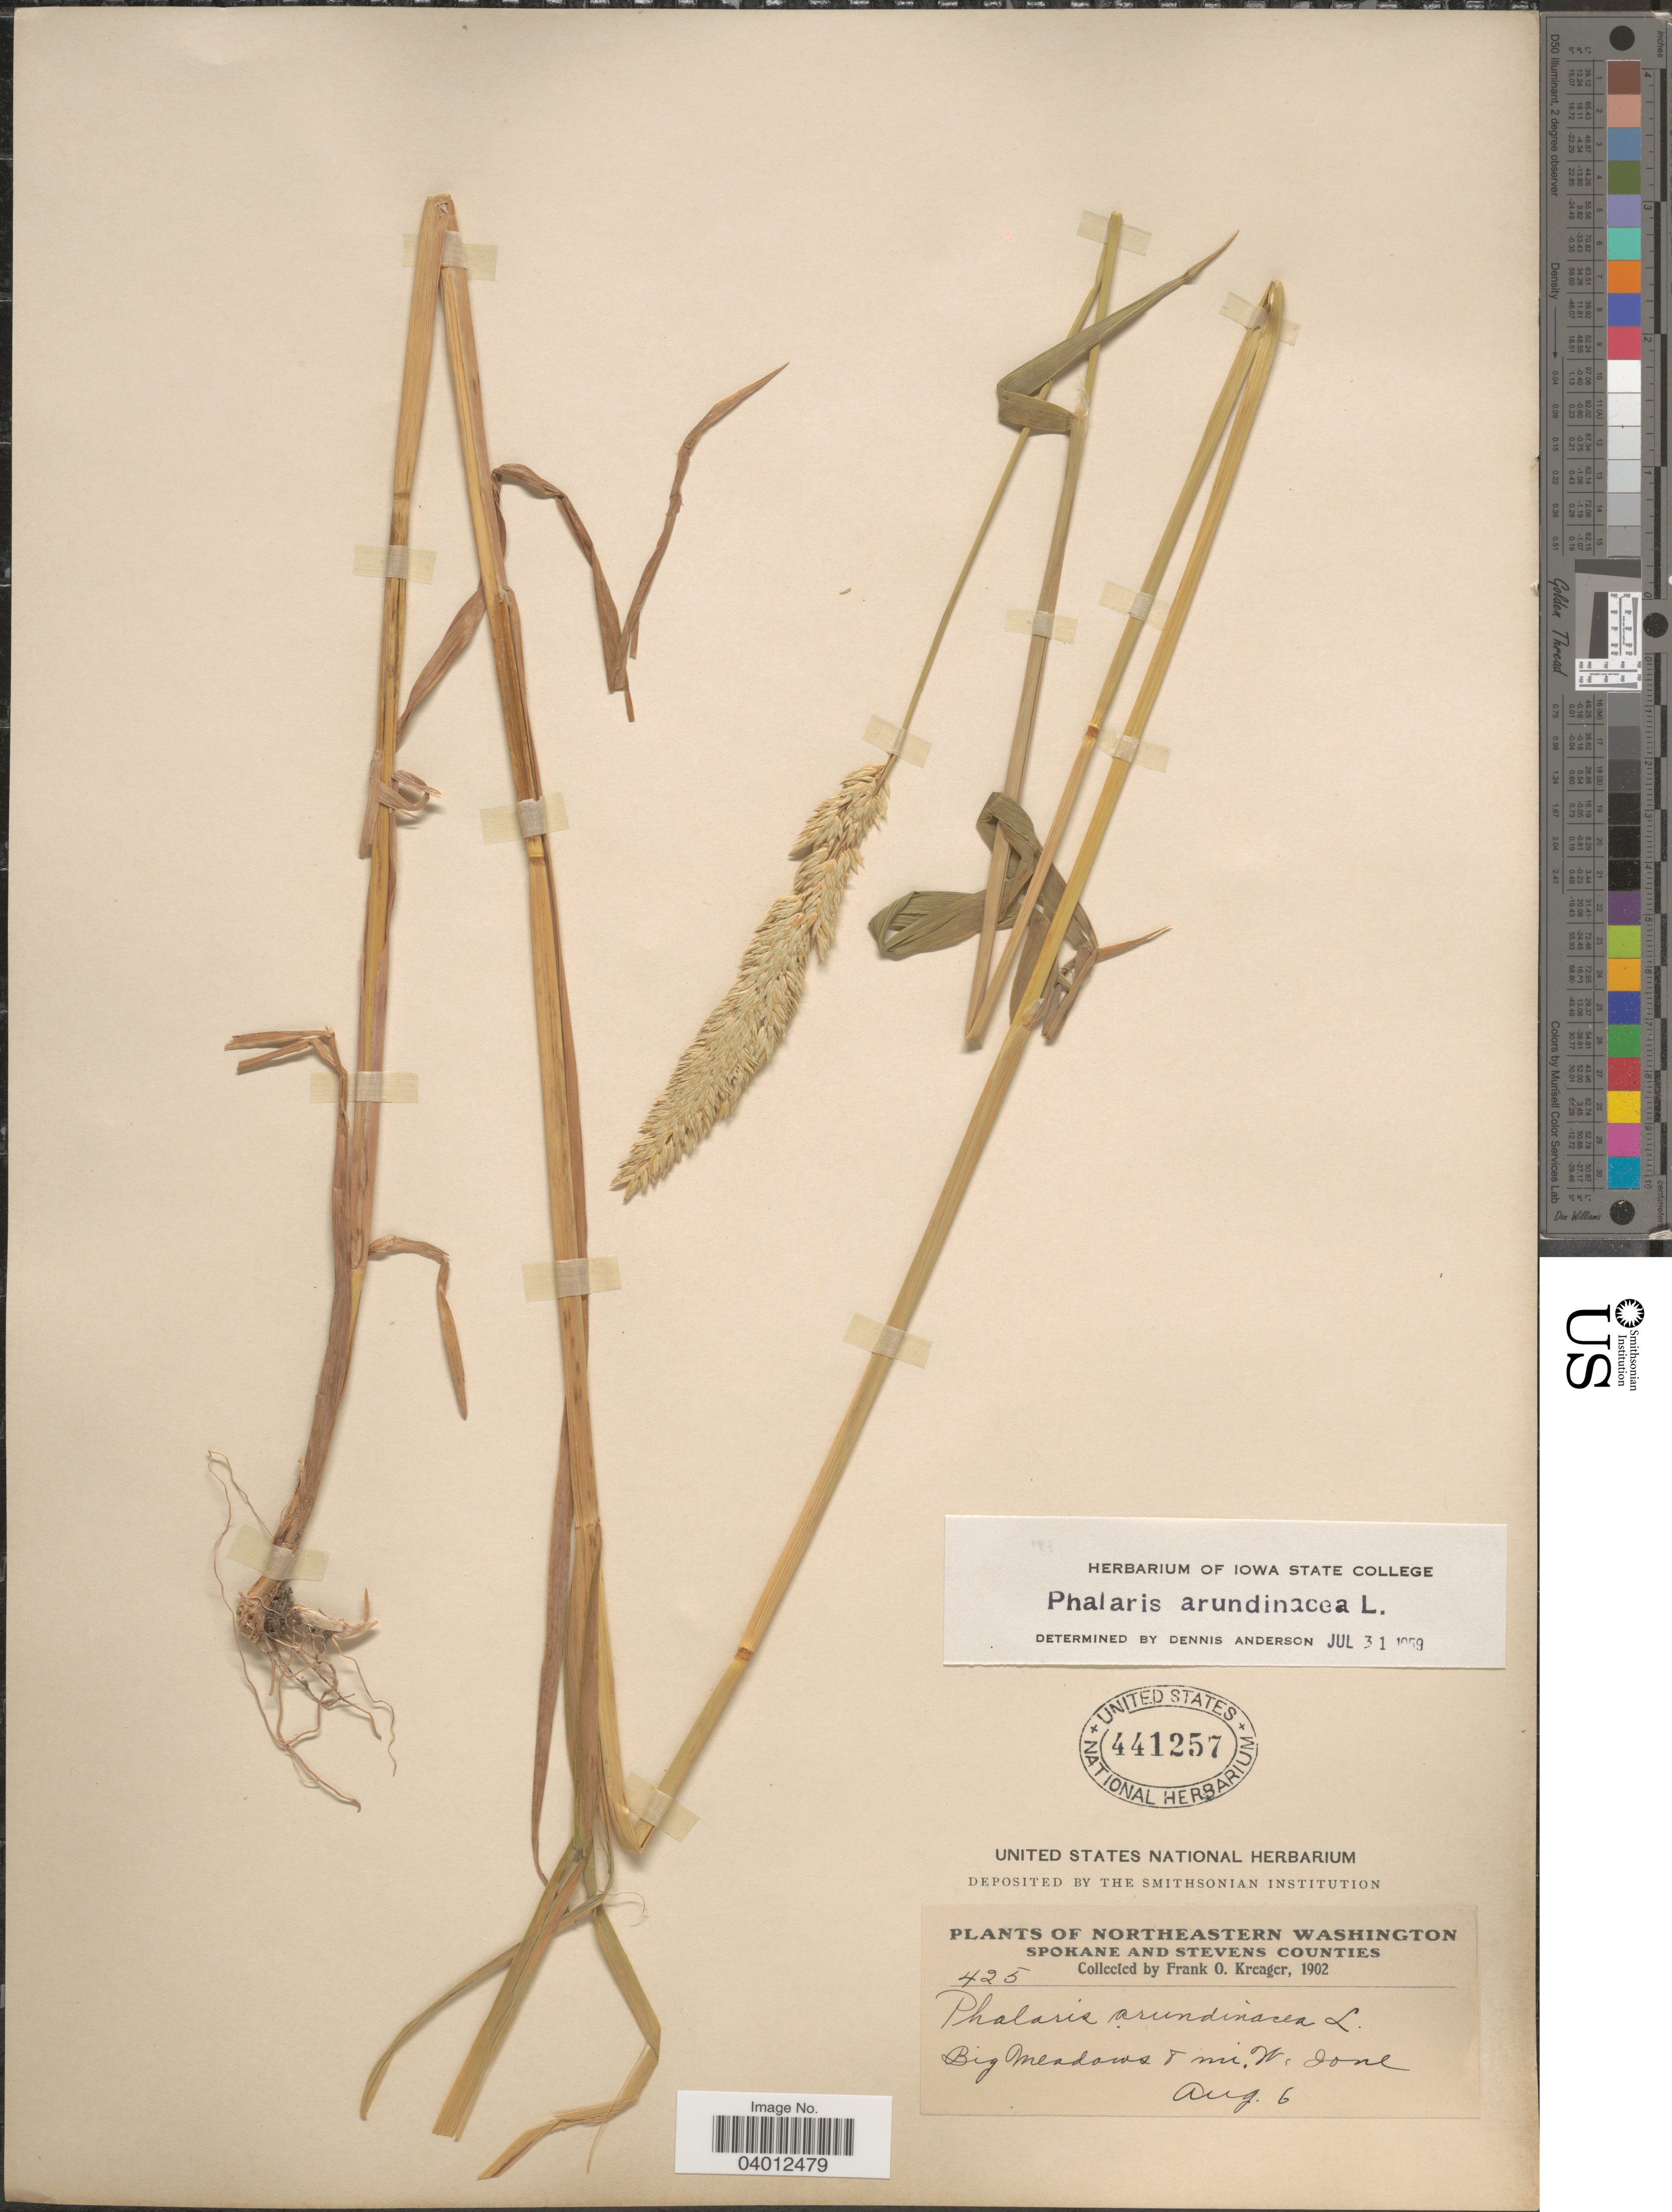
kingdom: Plantae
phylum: Tracheophyta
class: Liliopsida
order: Poales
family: Poaceae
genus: Phalaris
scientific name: Phalaris arundinacea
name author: L.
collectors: F. Kreager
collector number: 425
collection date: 1902-08-06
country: United States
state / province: Washington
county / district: Spokane / Stevens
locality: Northeastern Washington. Spokane and Stevens Counties. Big Meadows 8 mi. W. Ione.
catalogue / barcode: US 441257